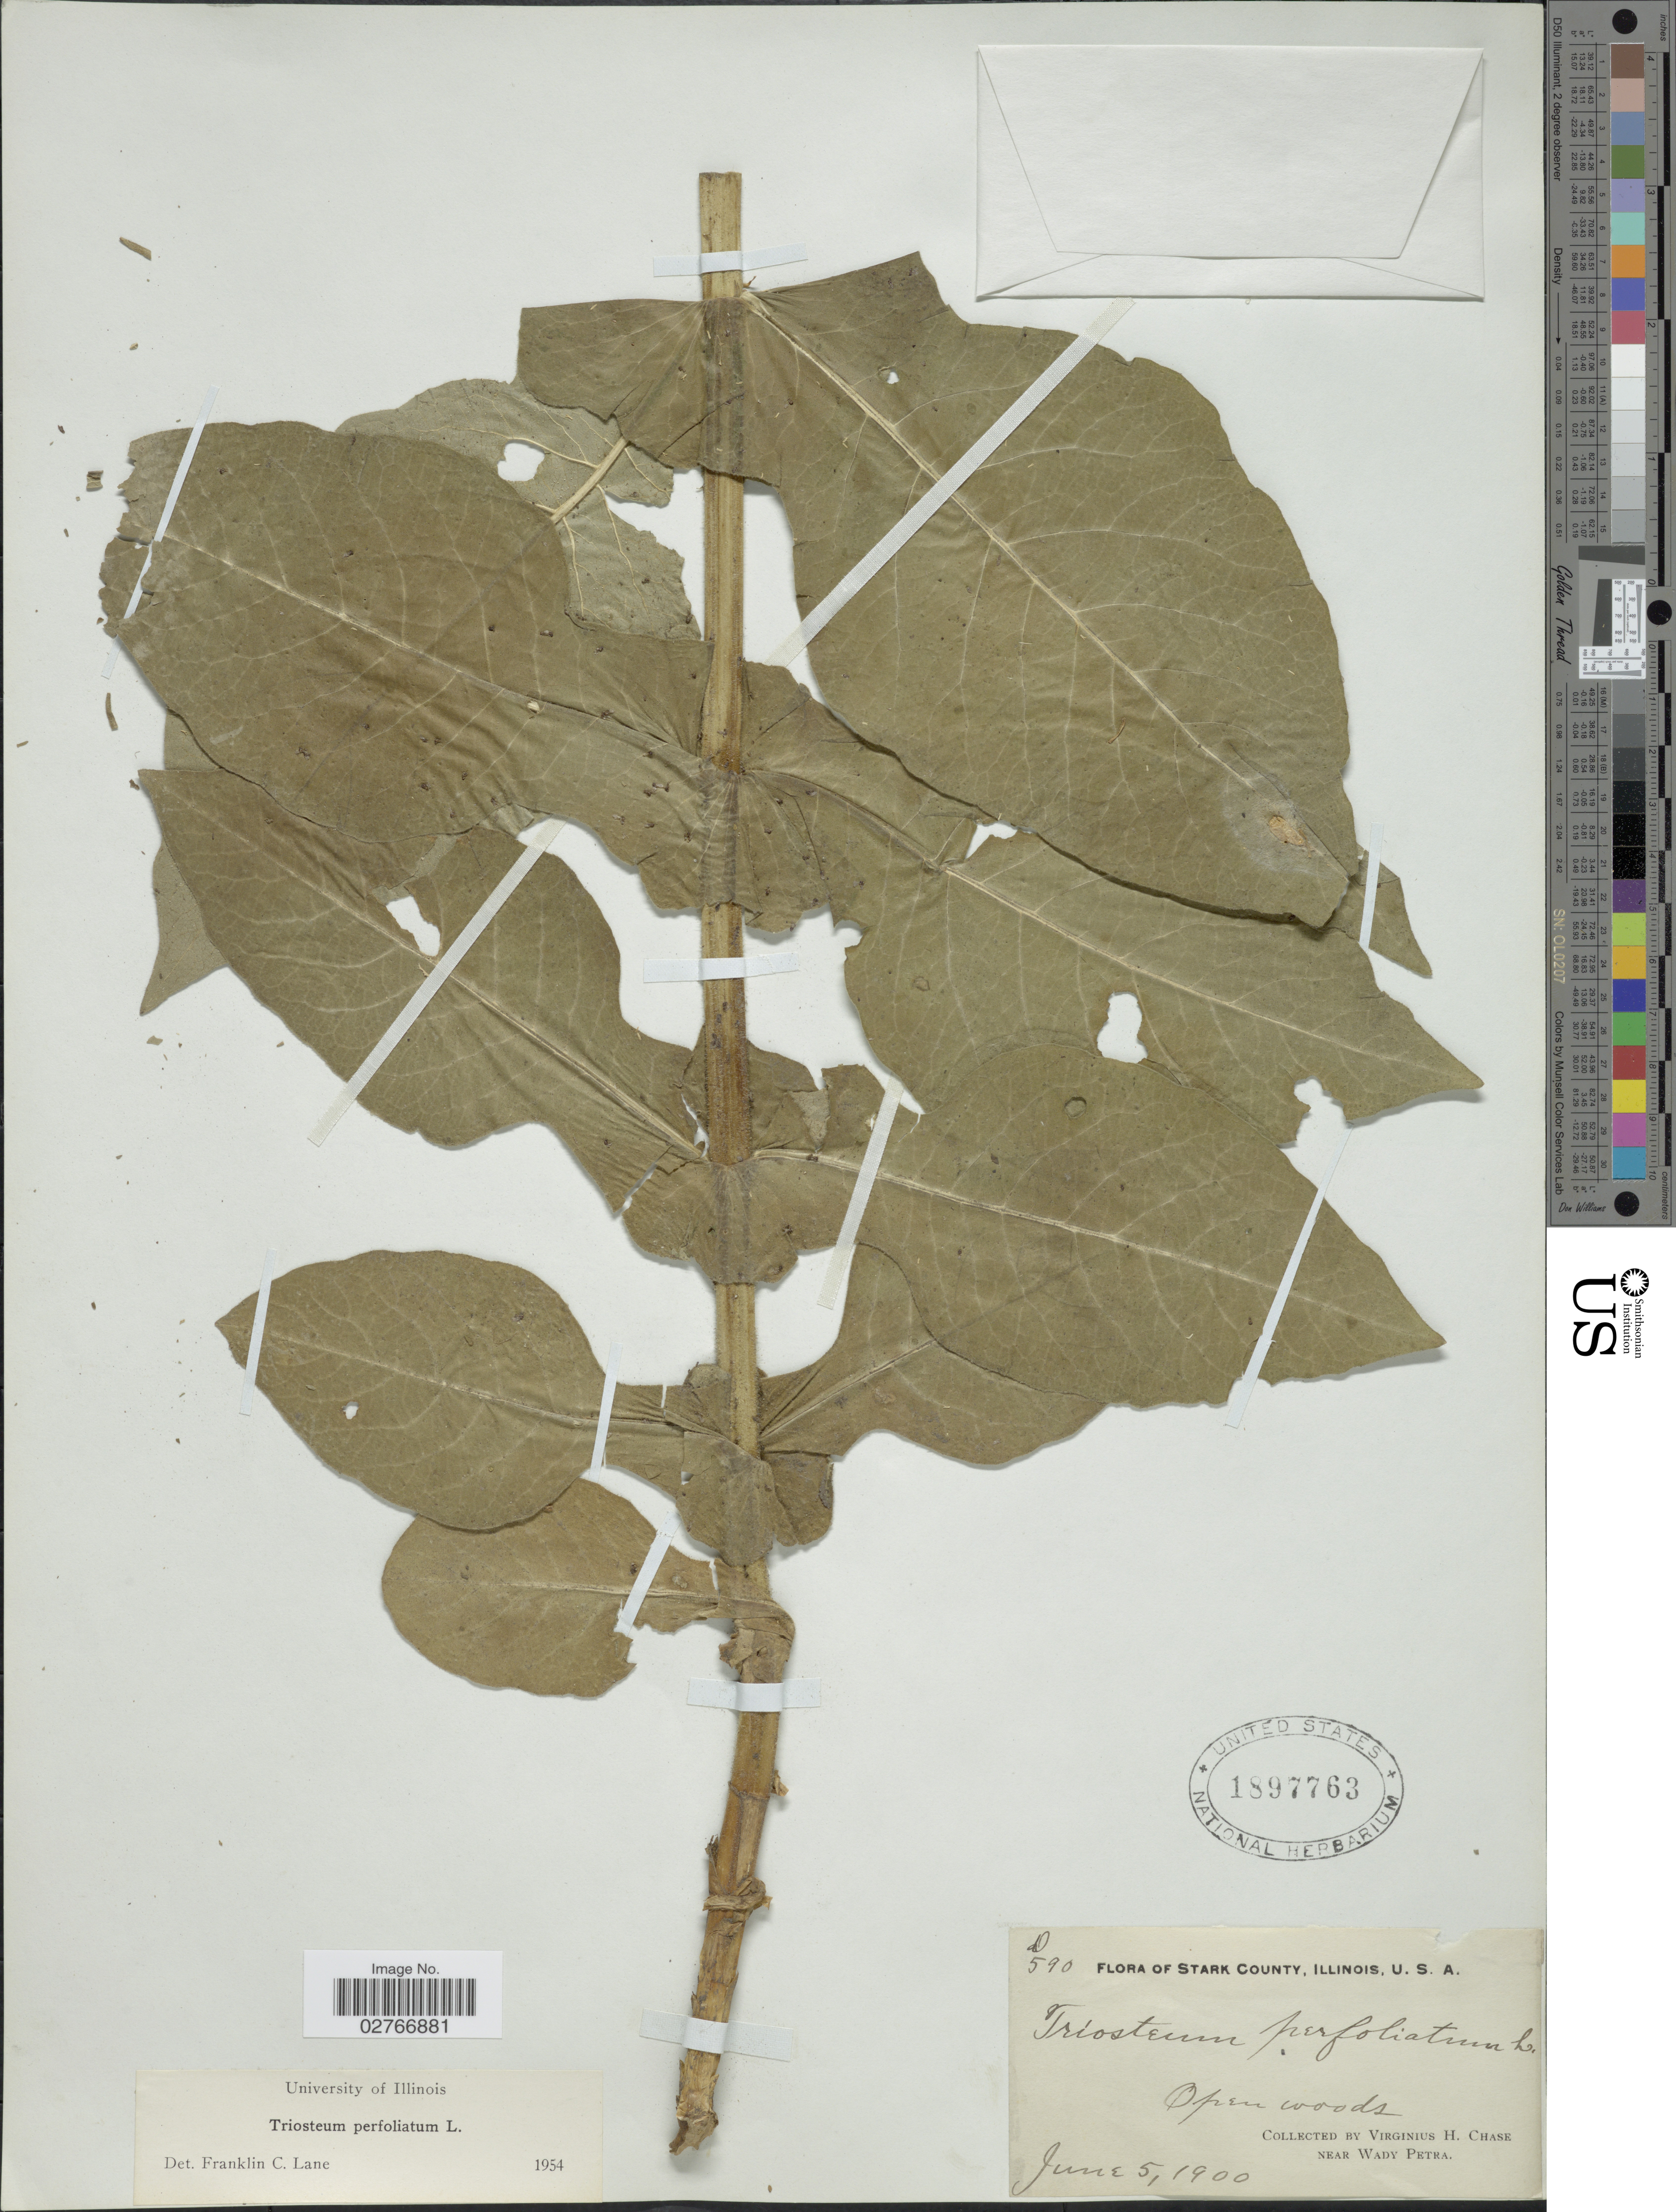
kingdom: Plantae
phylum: Tracheophyta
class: Magnoliopsida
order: Dipsacales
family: Caprifoliaceae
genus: Triosteum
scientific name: Triosteum perfoliatum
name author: L.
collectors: V. H. Chase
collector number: D590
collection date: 1900-06-05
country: United States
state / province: Illinois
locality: Stark County. Near Wady Petra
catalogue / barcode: US 1897763